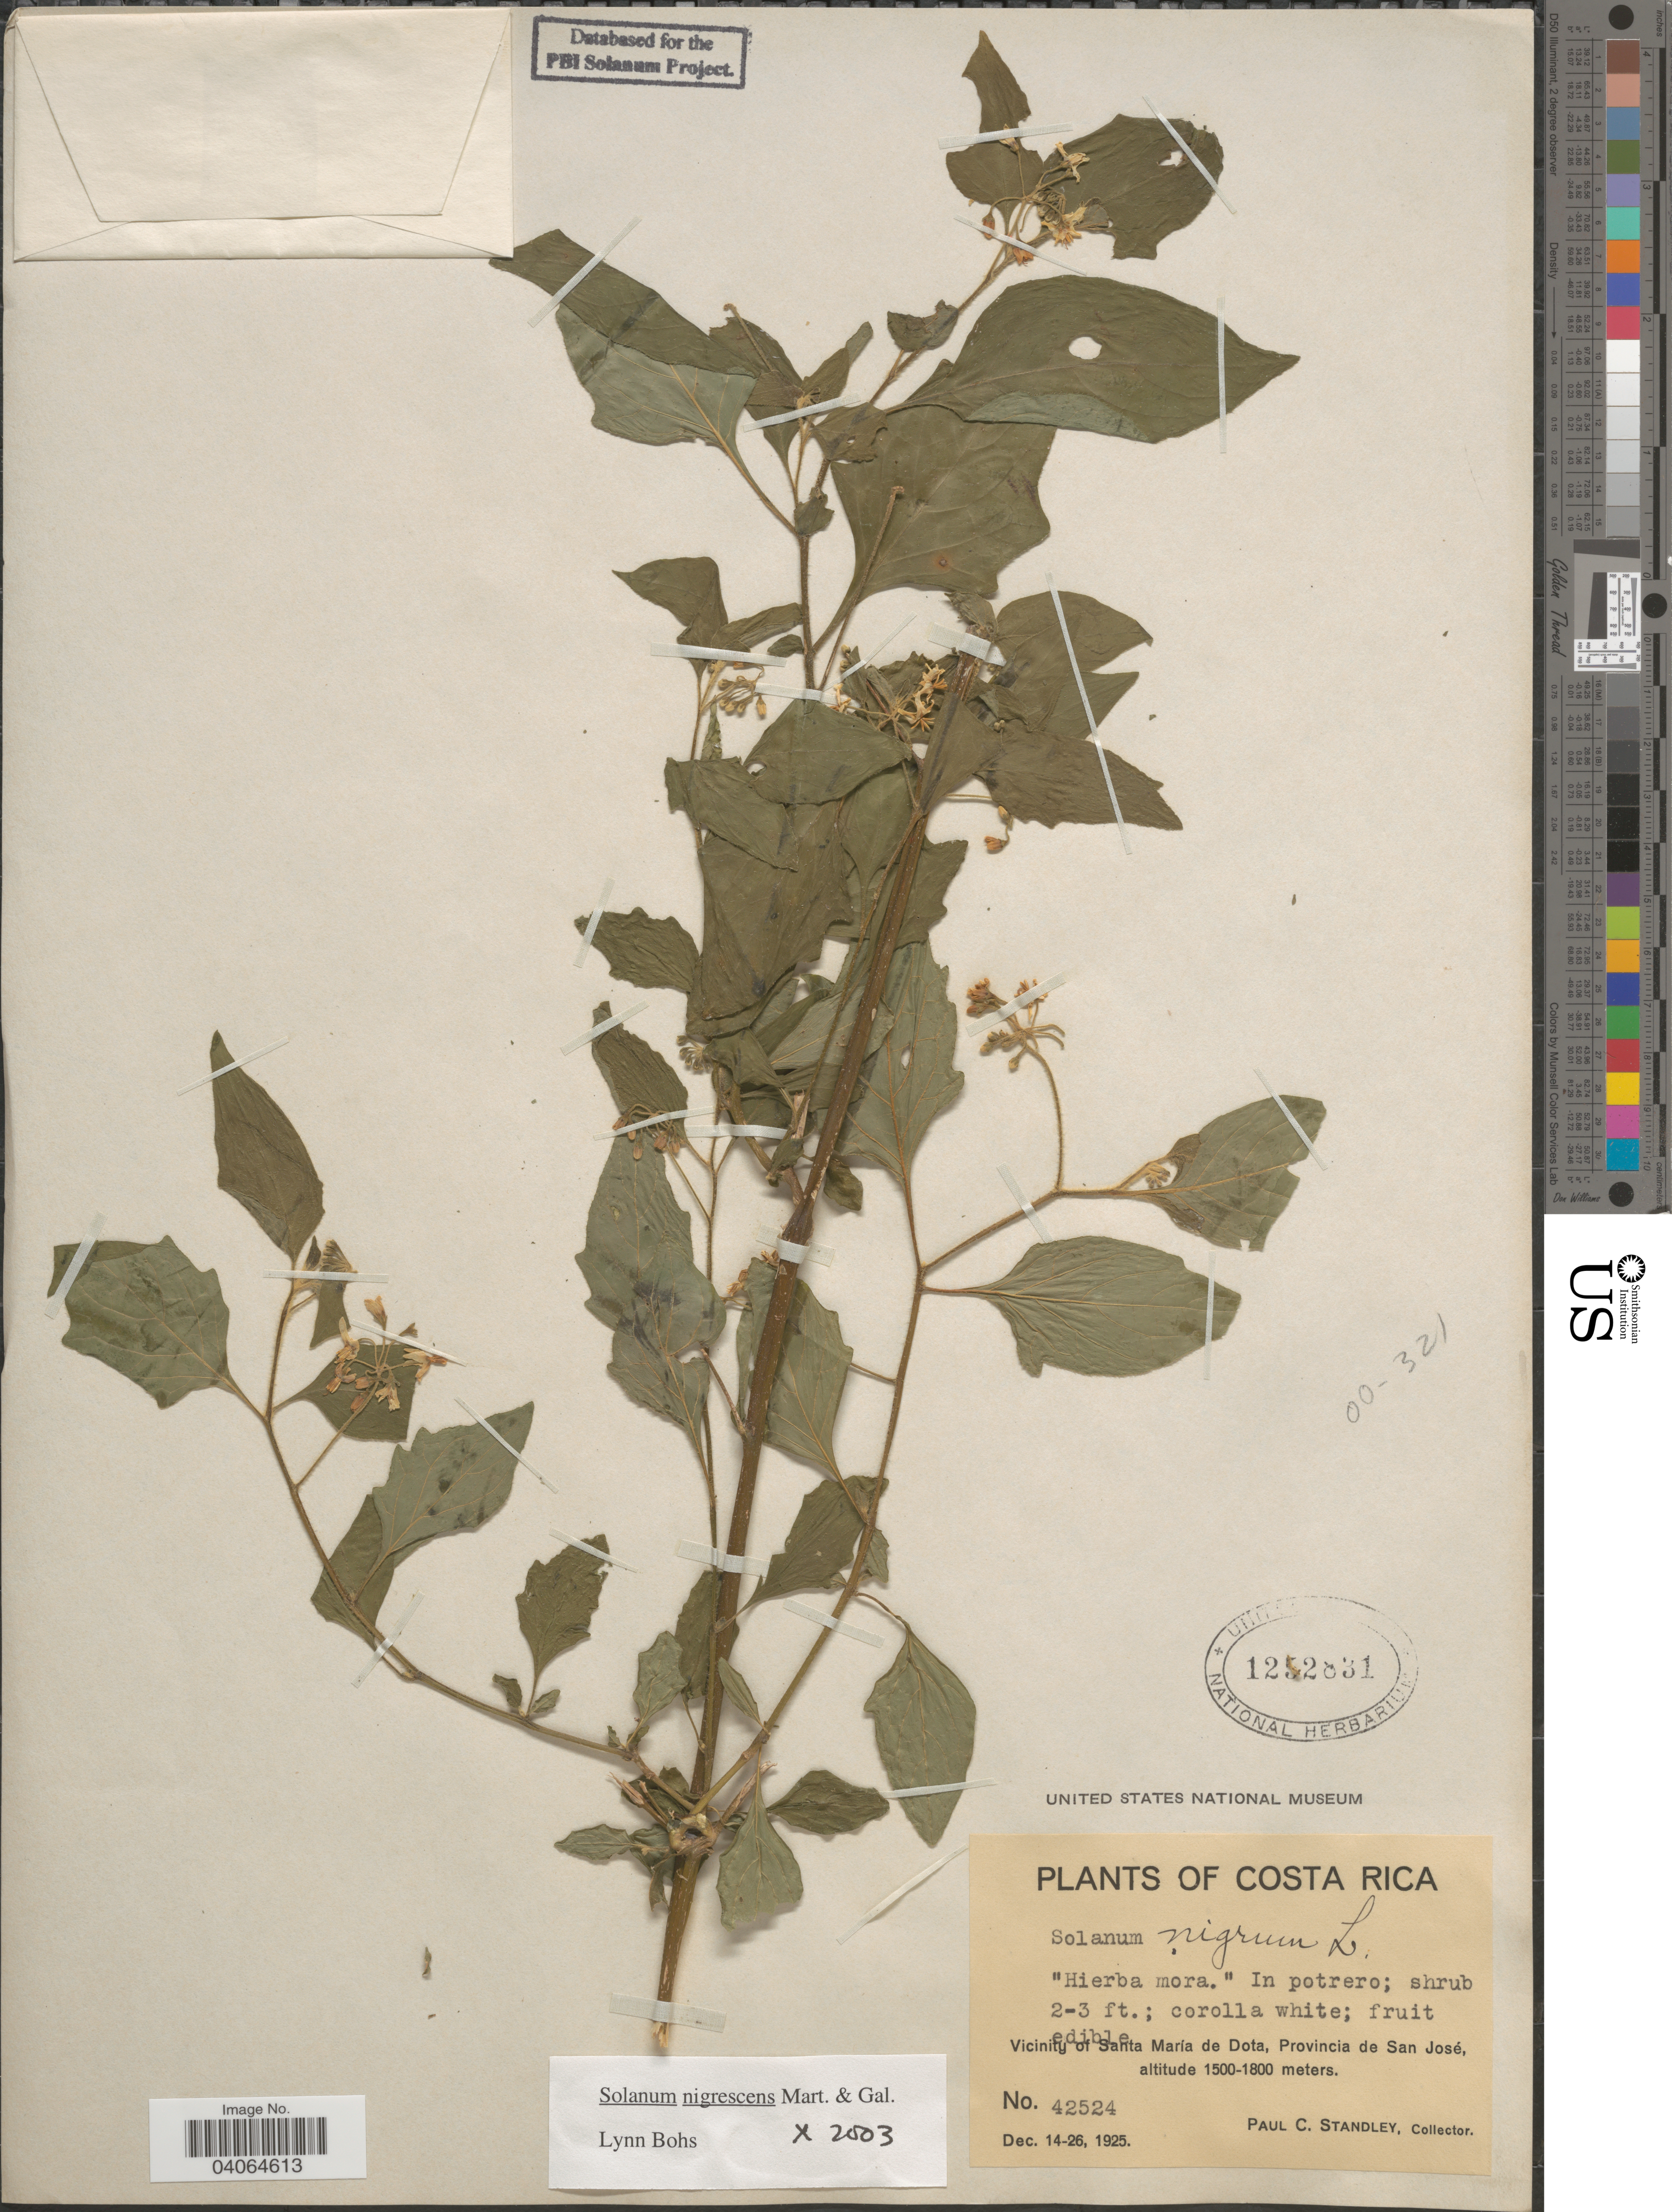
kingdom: Plantae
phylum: Tracheophyta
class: Magnoliopsida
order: Solanales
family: Solanaceae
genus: Solanum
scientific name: Solanum nigrescens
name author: M. Martens & Galeotti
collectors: P. C. Standley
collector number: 42524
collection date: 1925-12-14/1925-12-26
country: Costa Rica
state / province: San José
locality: Vicinity of Santa Maria de Dota.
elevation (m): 1500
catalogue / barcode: US 1252831